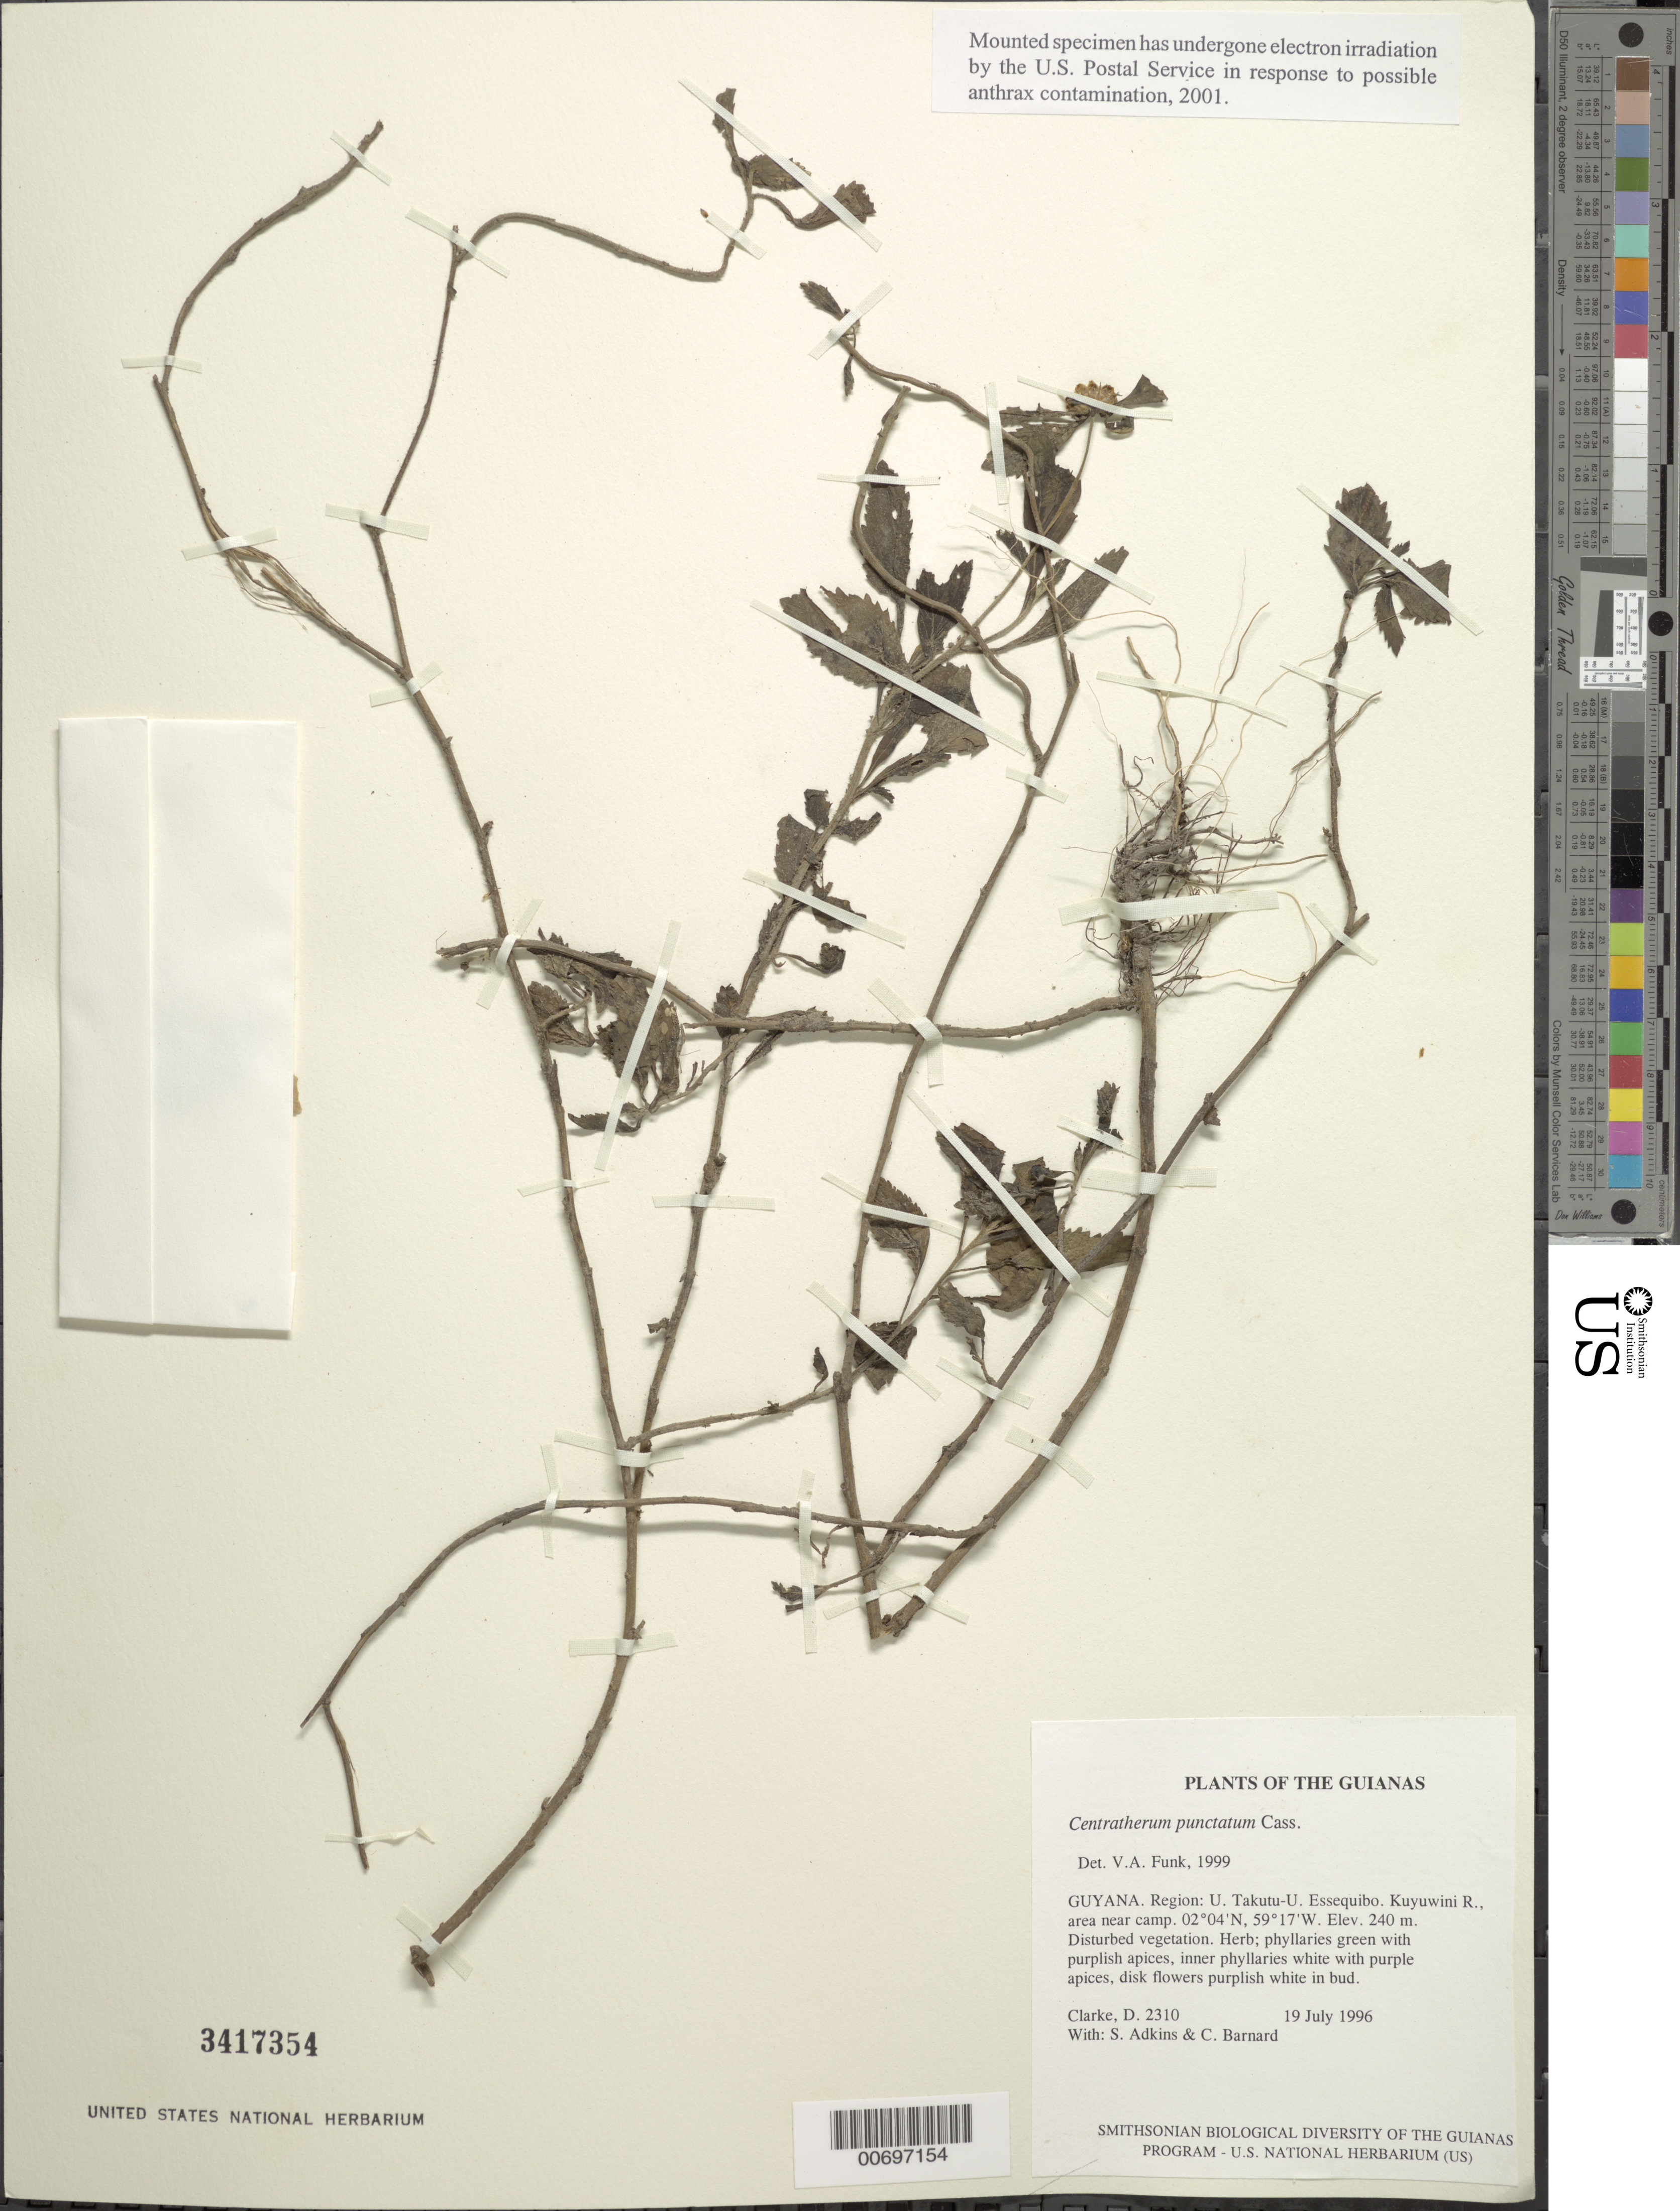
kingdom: Plantae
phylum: Tracheophyta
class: Magnoliopsida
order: Asterales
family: Asteraceae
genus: Centratherum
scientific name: Centratherum punctatum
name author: Cass.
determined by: Funk, Vicki A., (BOT), Smithsonian Institution - National Museum of Natural History (UNITED STATES)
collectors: H. D. Clarke, S. Adkins & C. Bernard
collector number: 2310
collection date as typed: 19 July 1996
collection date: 1996-07-19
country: Guyana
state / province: U. Takutu-U. Essequibo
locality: Kuyuwini R., area near camp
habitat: Disturbed vegetation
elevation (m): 240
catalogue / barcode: US 3417354